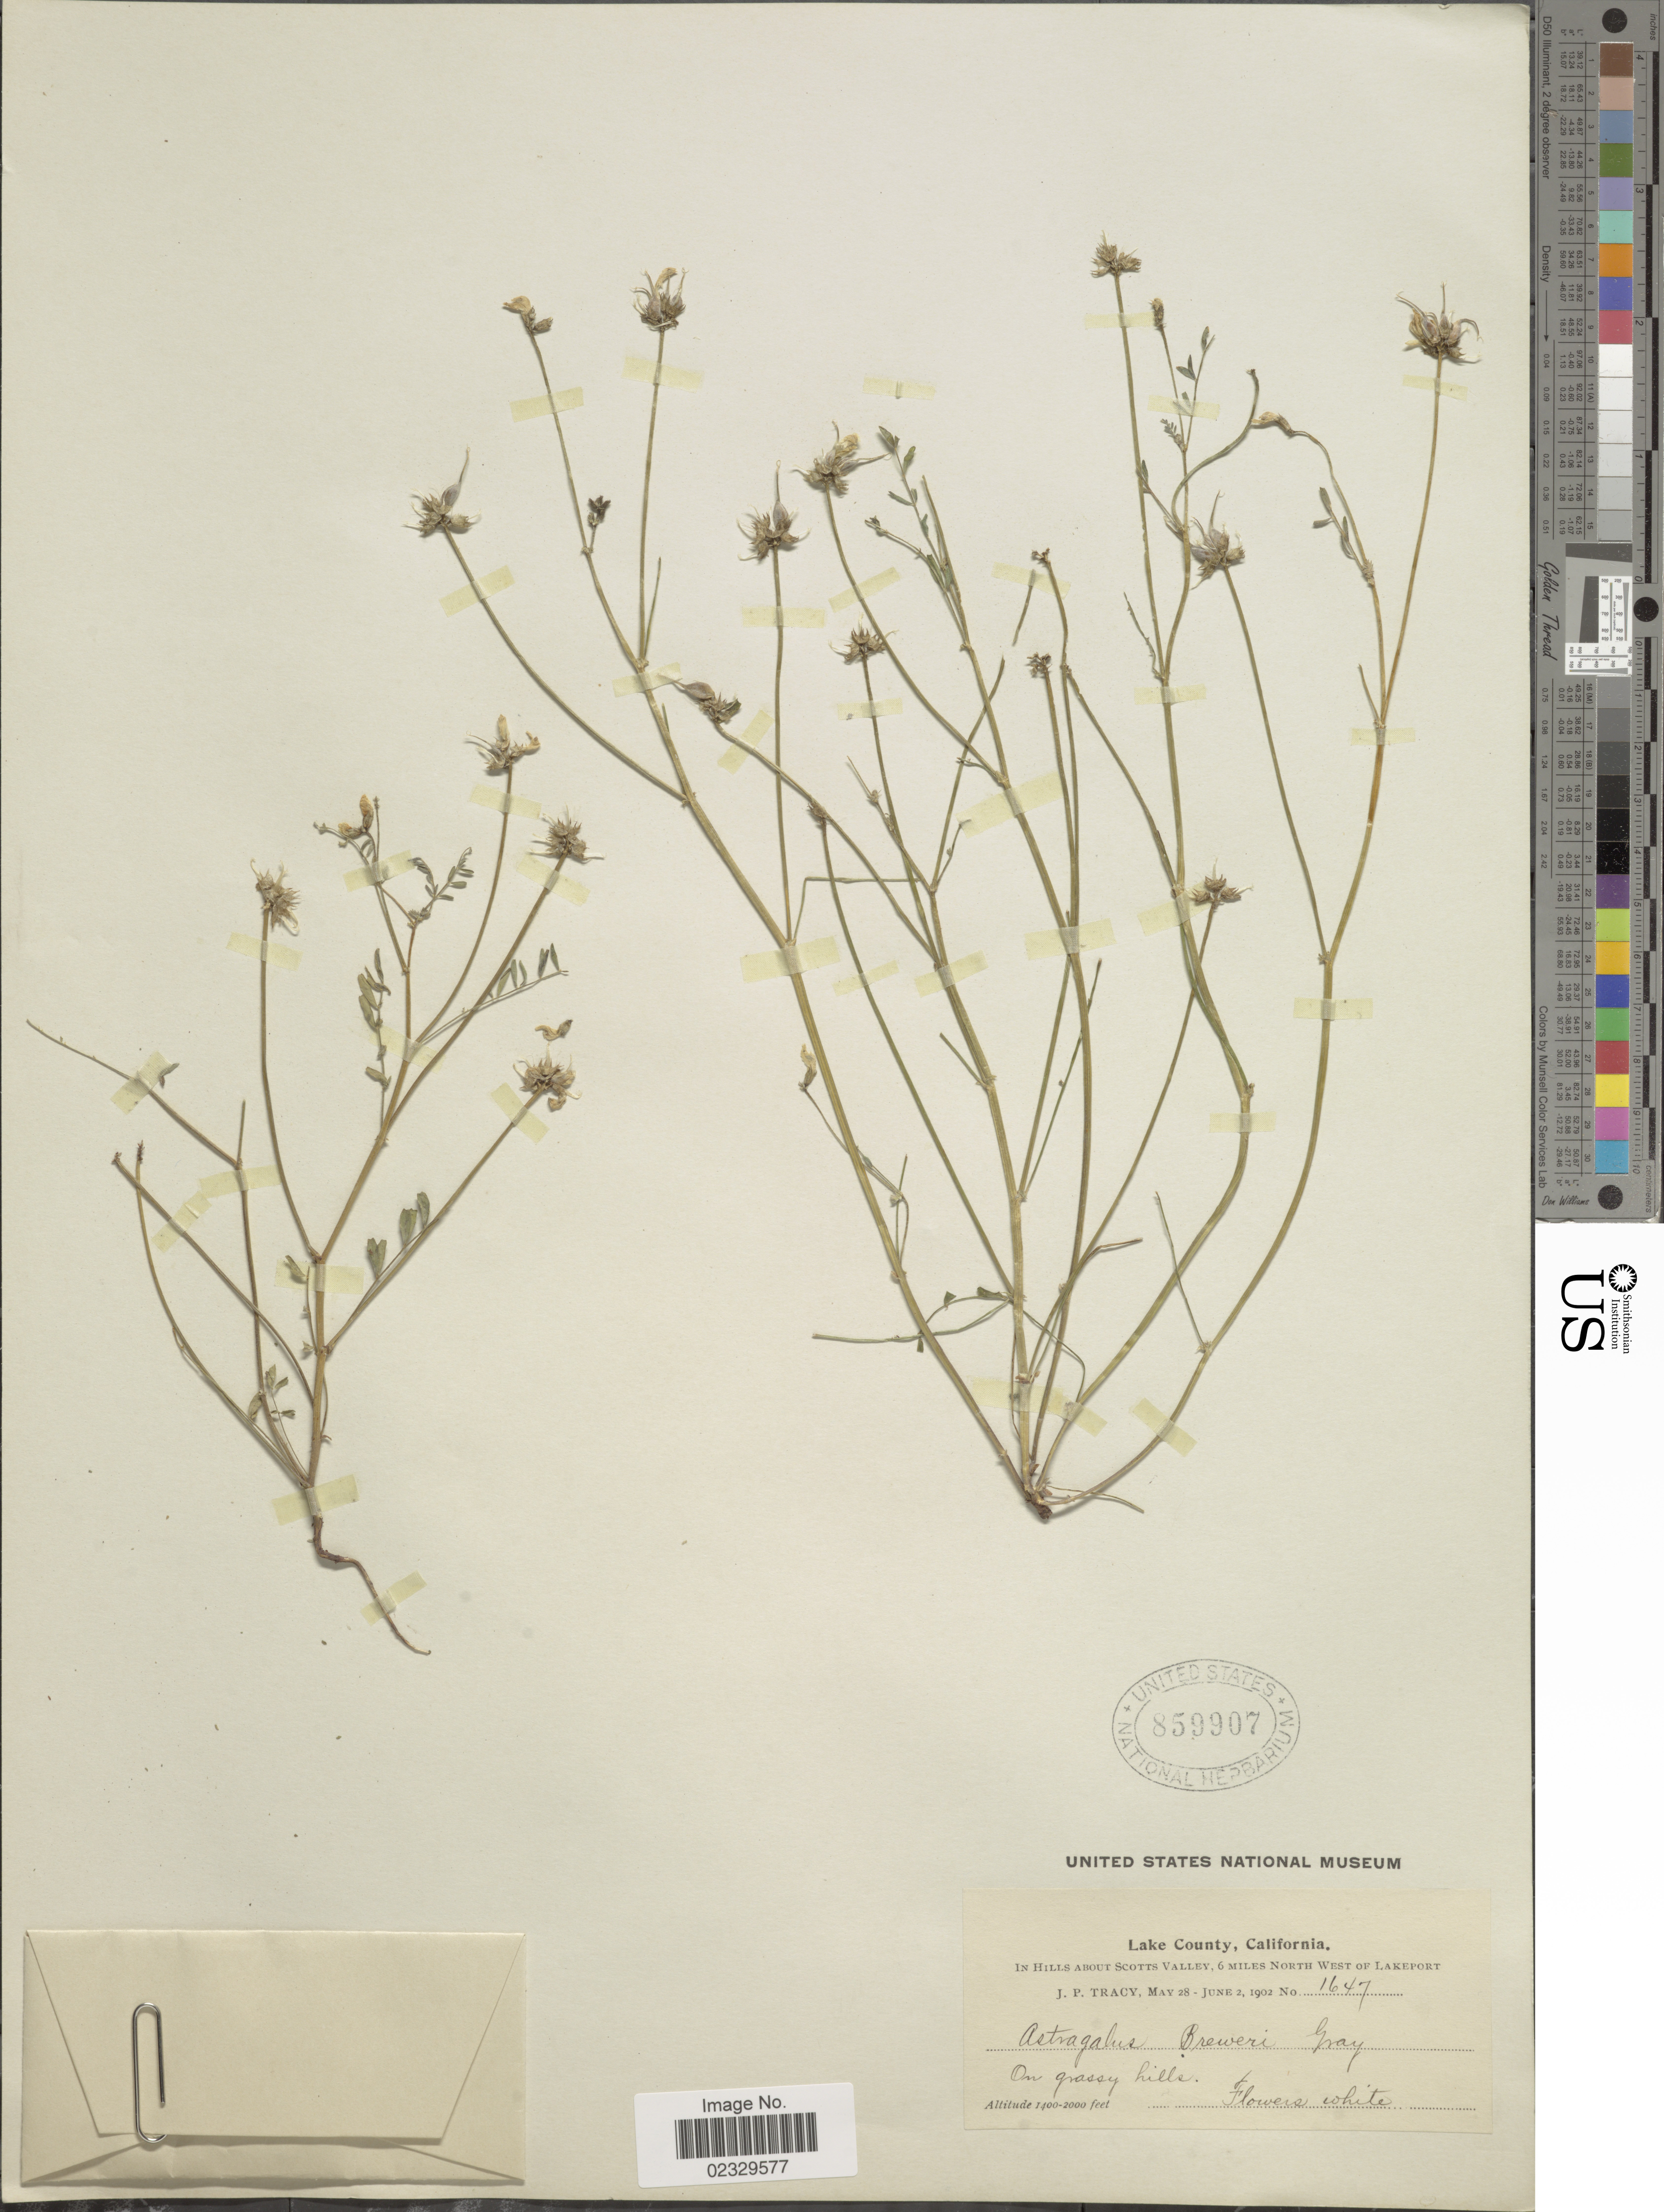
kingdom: Plantae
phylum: Tracheophyta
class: Magnoliopsida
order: Fabales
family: Fabaceae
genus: Astragalus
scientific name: Astragalus breweri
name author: A. Gray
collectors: J. Tracy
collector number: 1647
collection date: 1902-05-28/1902-06-02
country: United States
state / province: California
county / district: Lake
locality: Lake County. In Hills about Scotts Valley, 6 miles north west of Lakeport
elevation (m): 427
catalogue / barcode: US 859907